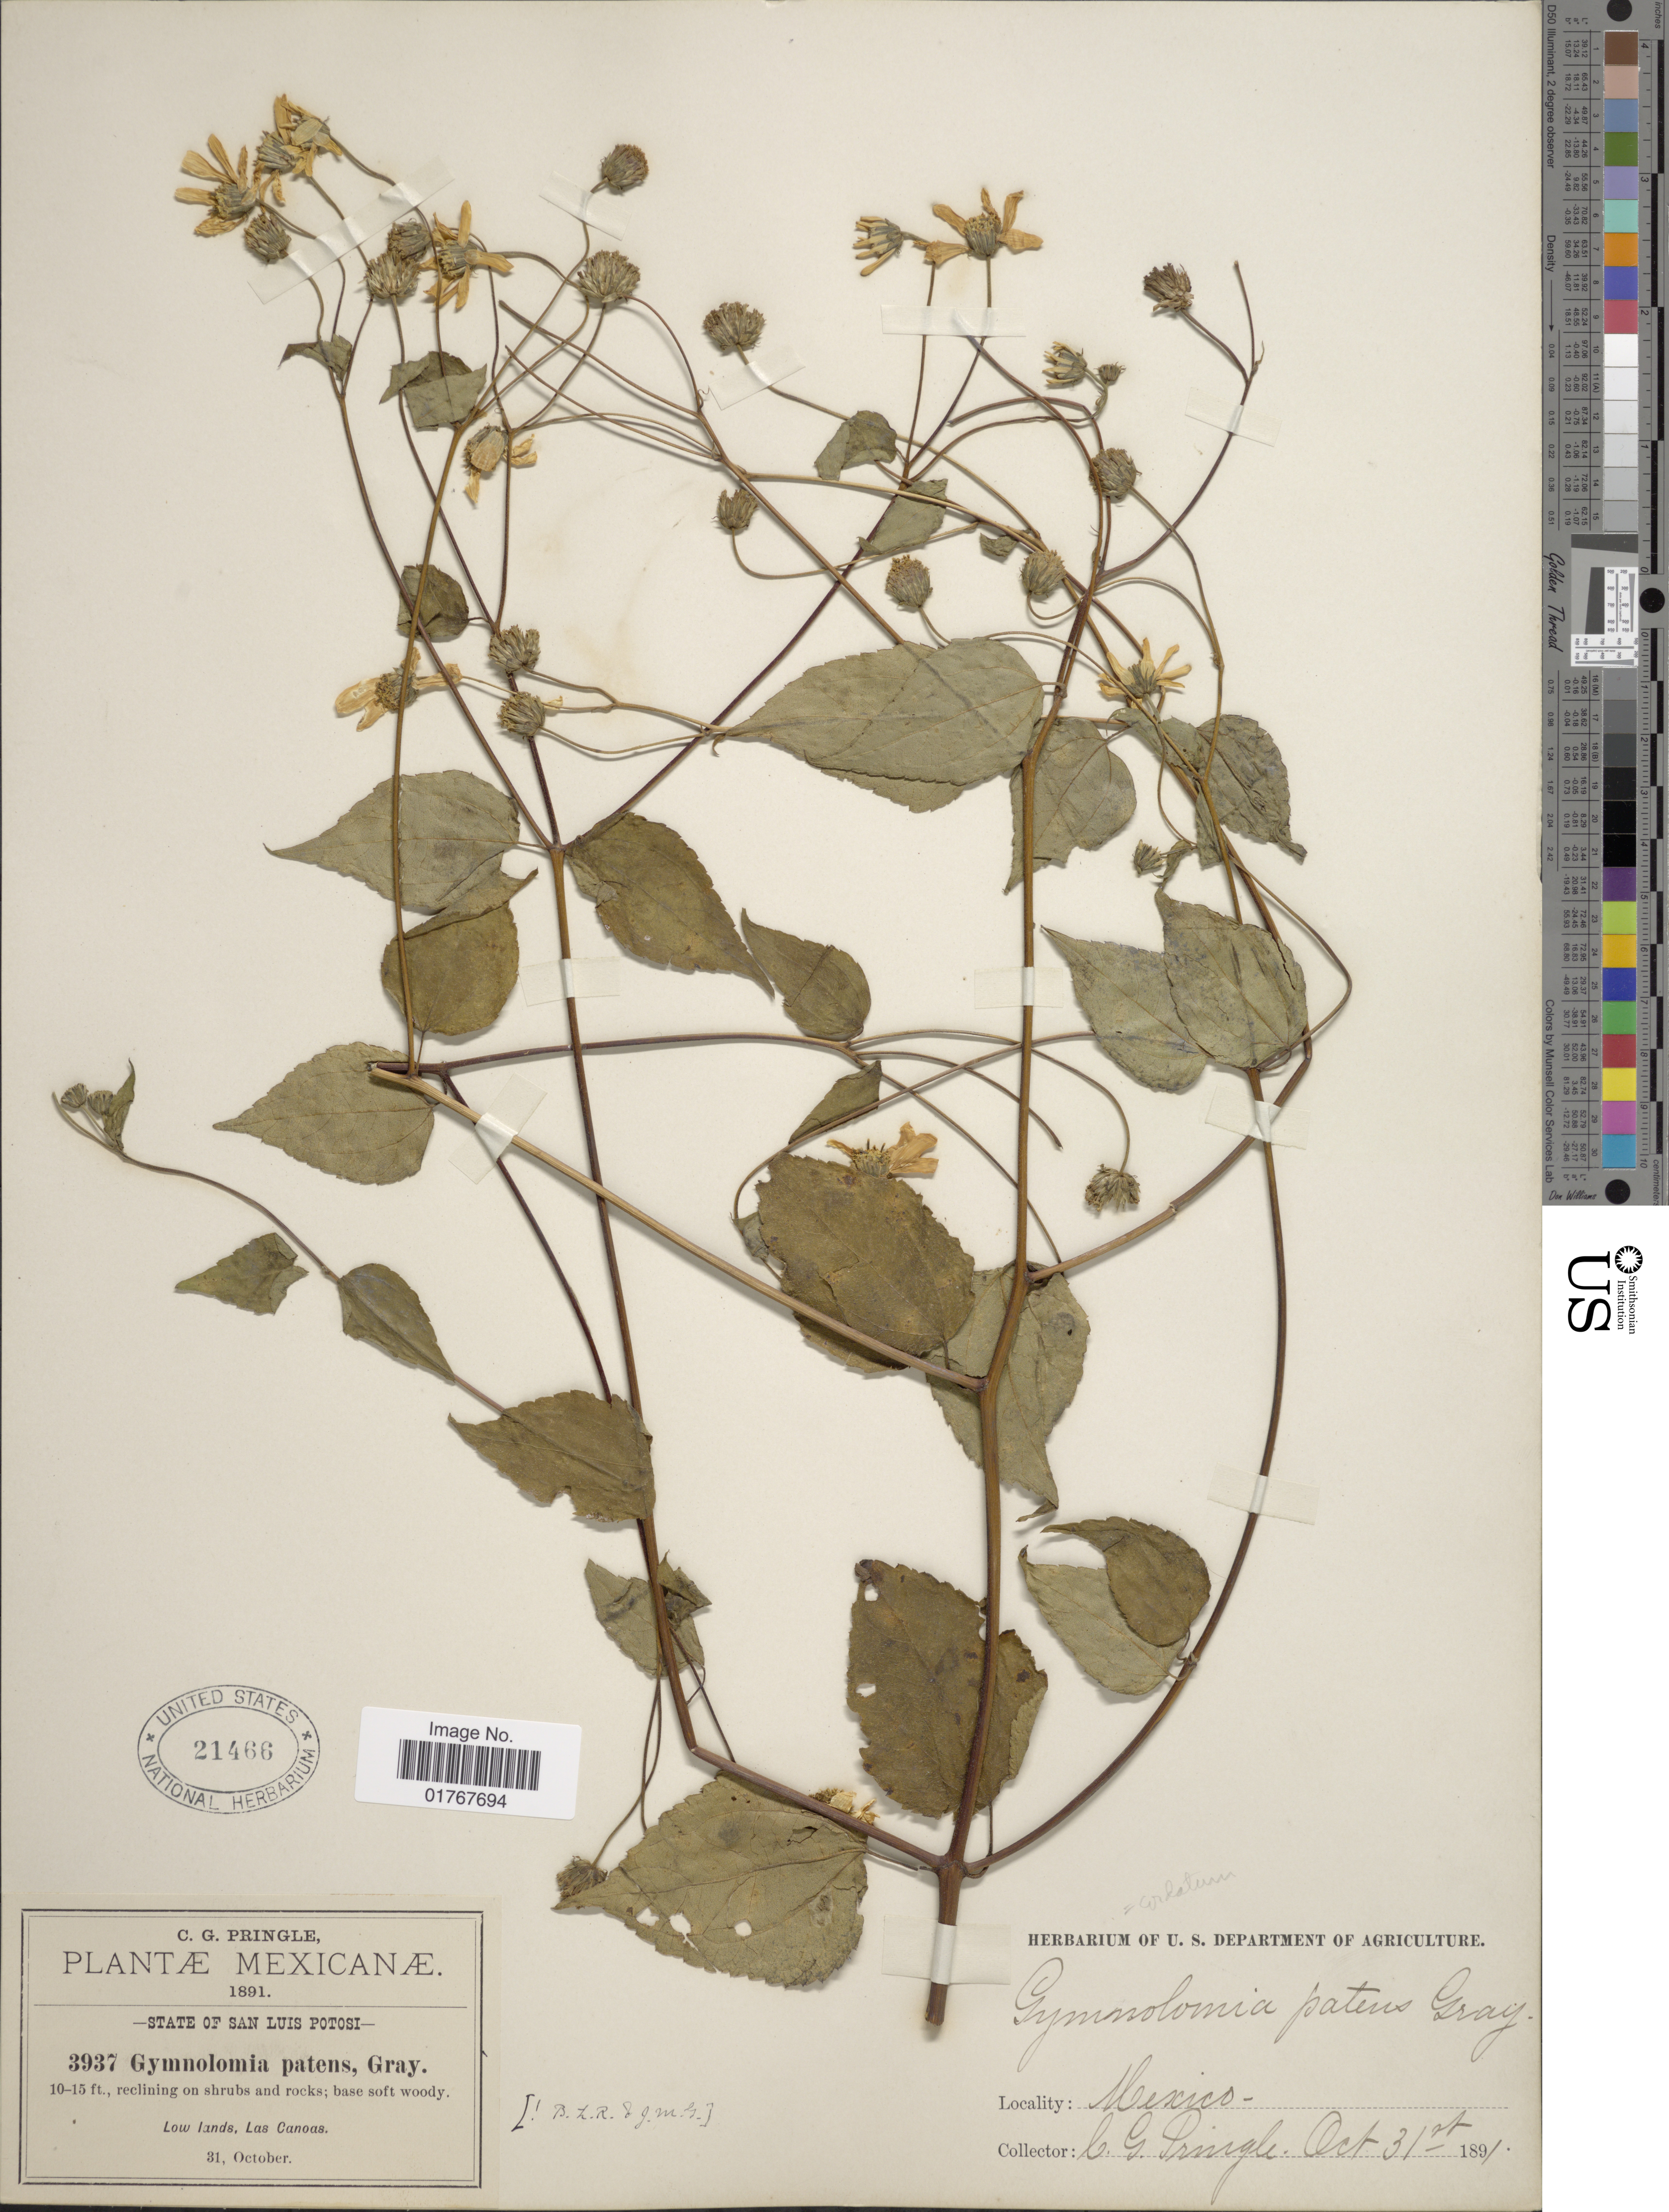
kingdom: Plantae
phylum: Tracheophyta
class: Magnoliopsida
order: Asterales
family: Asteraceae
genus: Viguiera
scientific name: Viguiera cordata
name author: (Hook. & Arn.) D'Arcy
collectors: C. G. Pringle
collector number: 3937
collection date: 1891-10-31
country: Mexico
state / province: San Luis Potosí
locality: Low land, Las Canoas, reclining in shrubs and rocks; base soft woody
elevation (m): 3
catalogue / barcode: US 21466